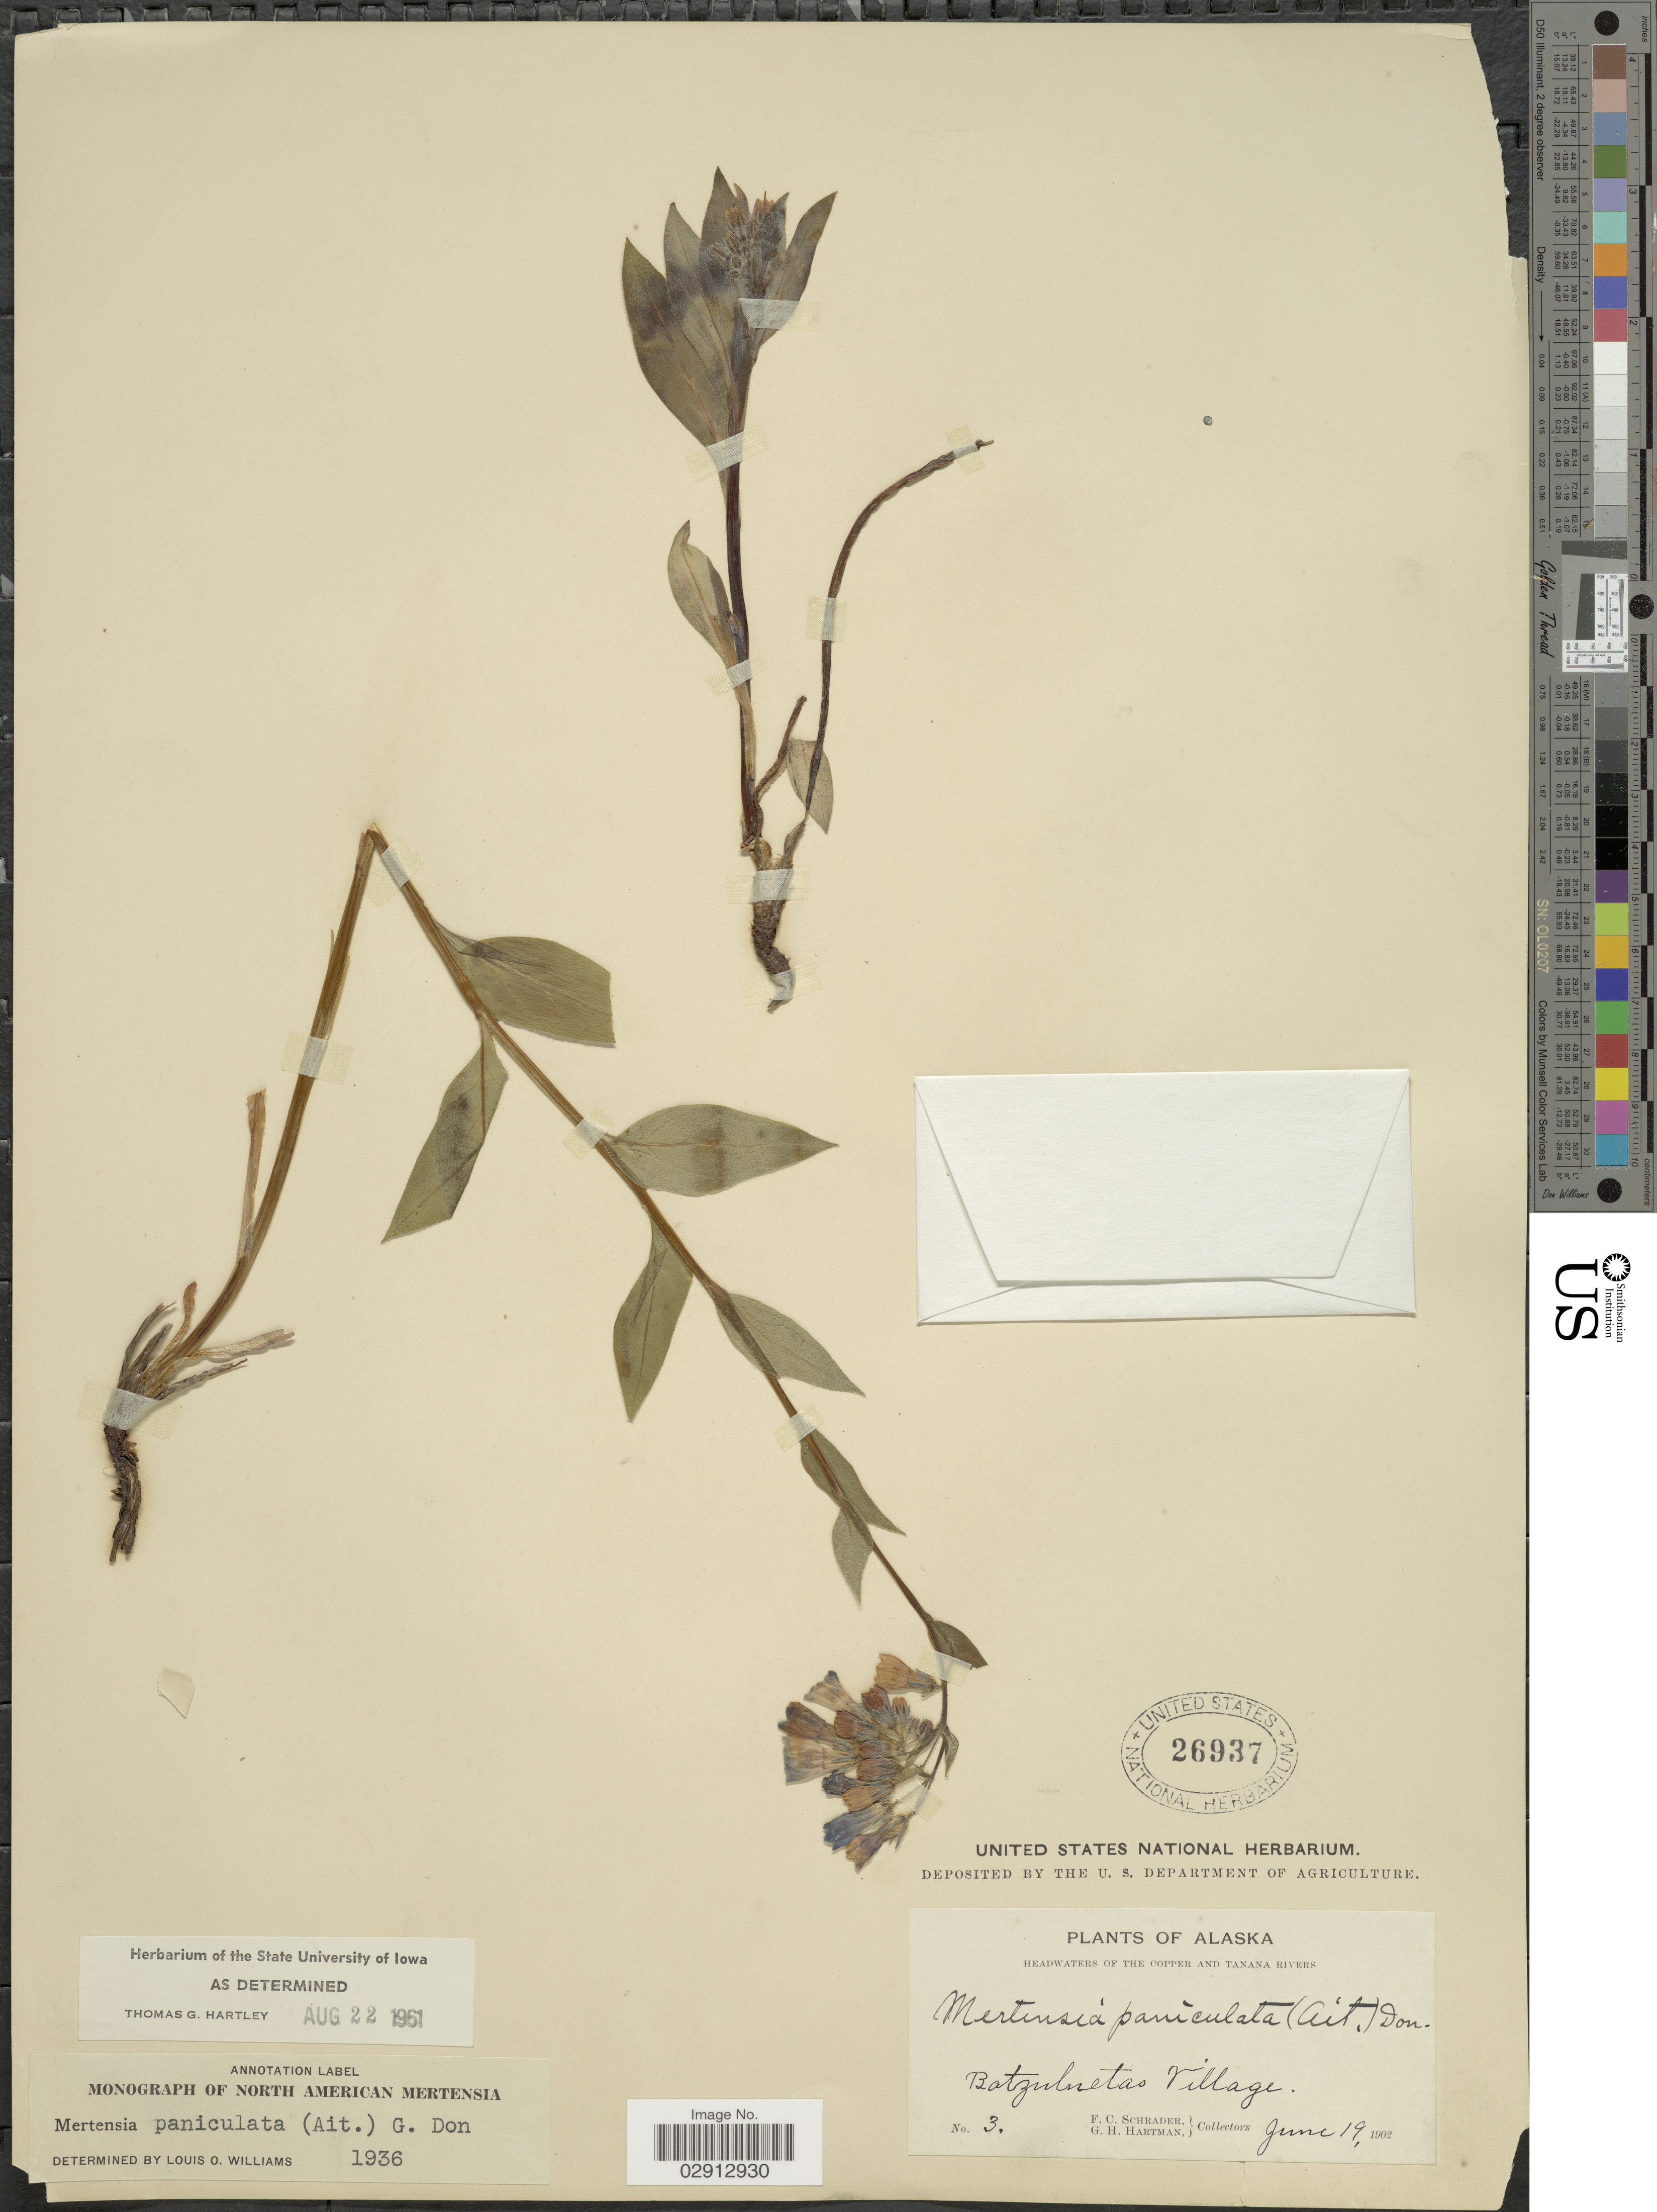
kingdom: Plantae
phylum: Tracheophyta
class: Magnoliopsida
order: Boraginales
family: Boraginaceae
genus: Mertensia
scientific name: Mertensia paniculata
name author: (Aiton) G. Don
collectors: F. C. Schrader & G. H. Hartman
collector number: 3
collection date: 1902-06-19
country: United States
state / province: Alaska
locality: Batzulnetas Village. Headwaters of the Copper and Tanana Rivers.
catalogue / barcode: US 26937